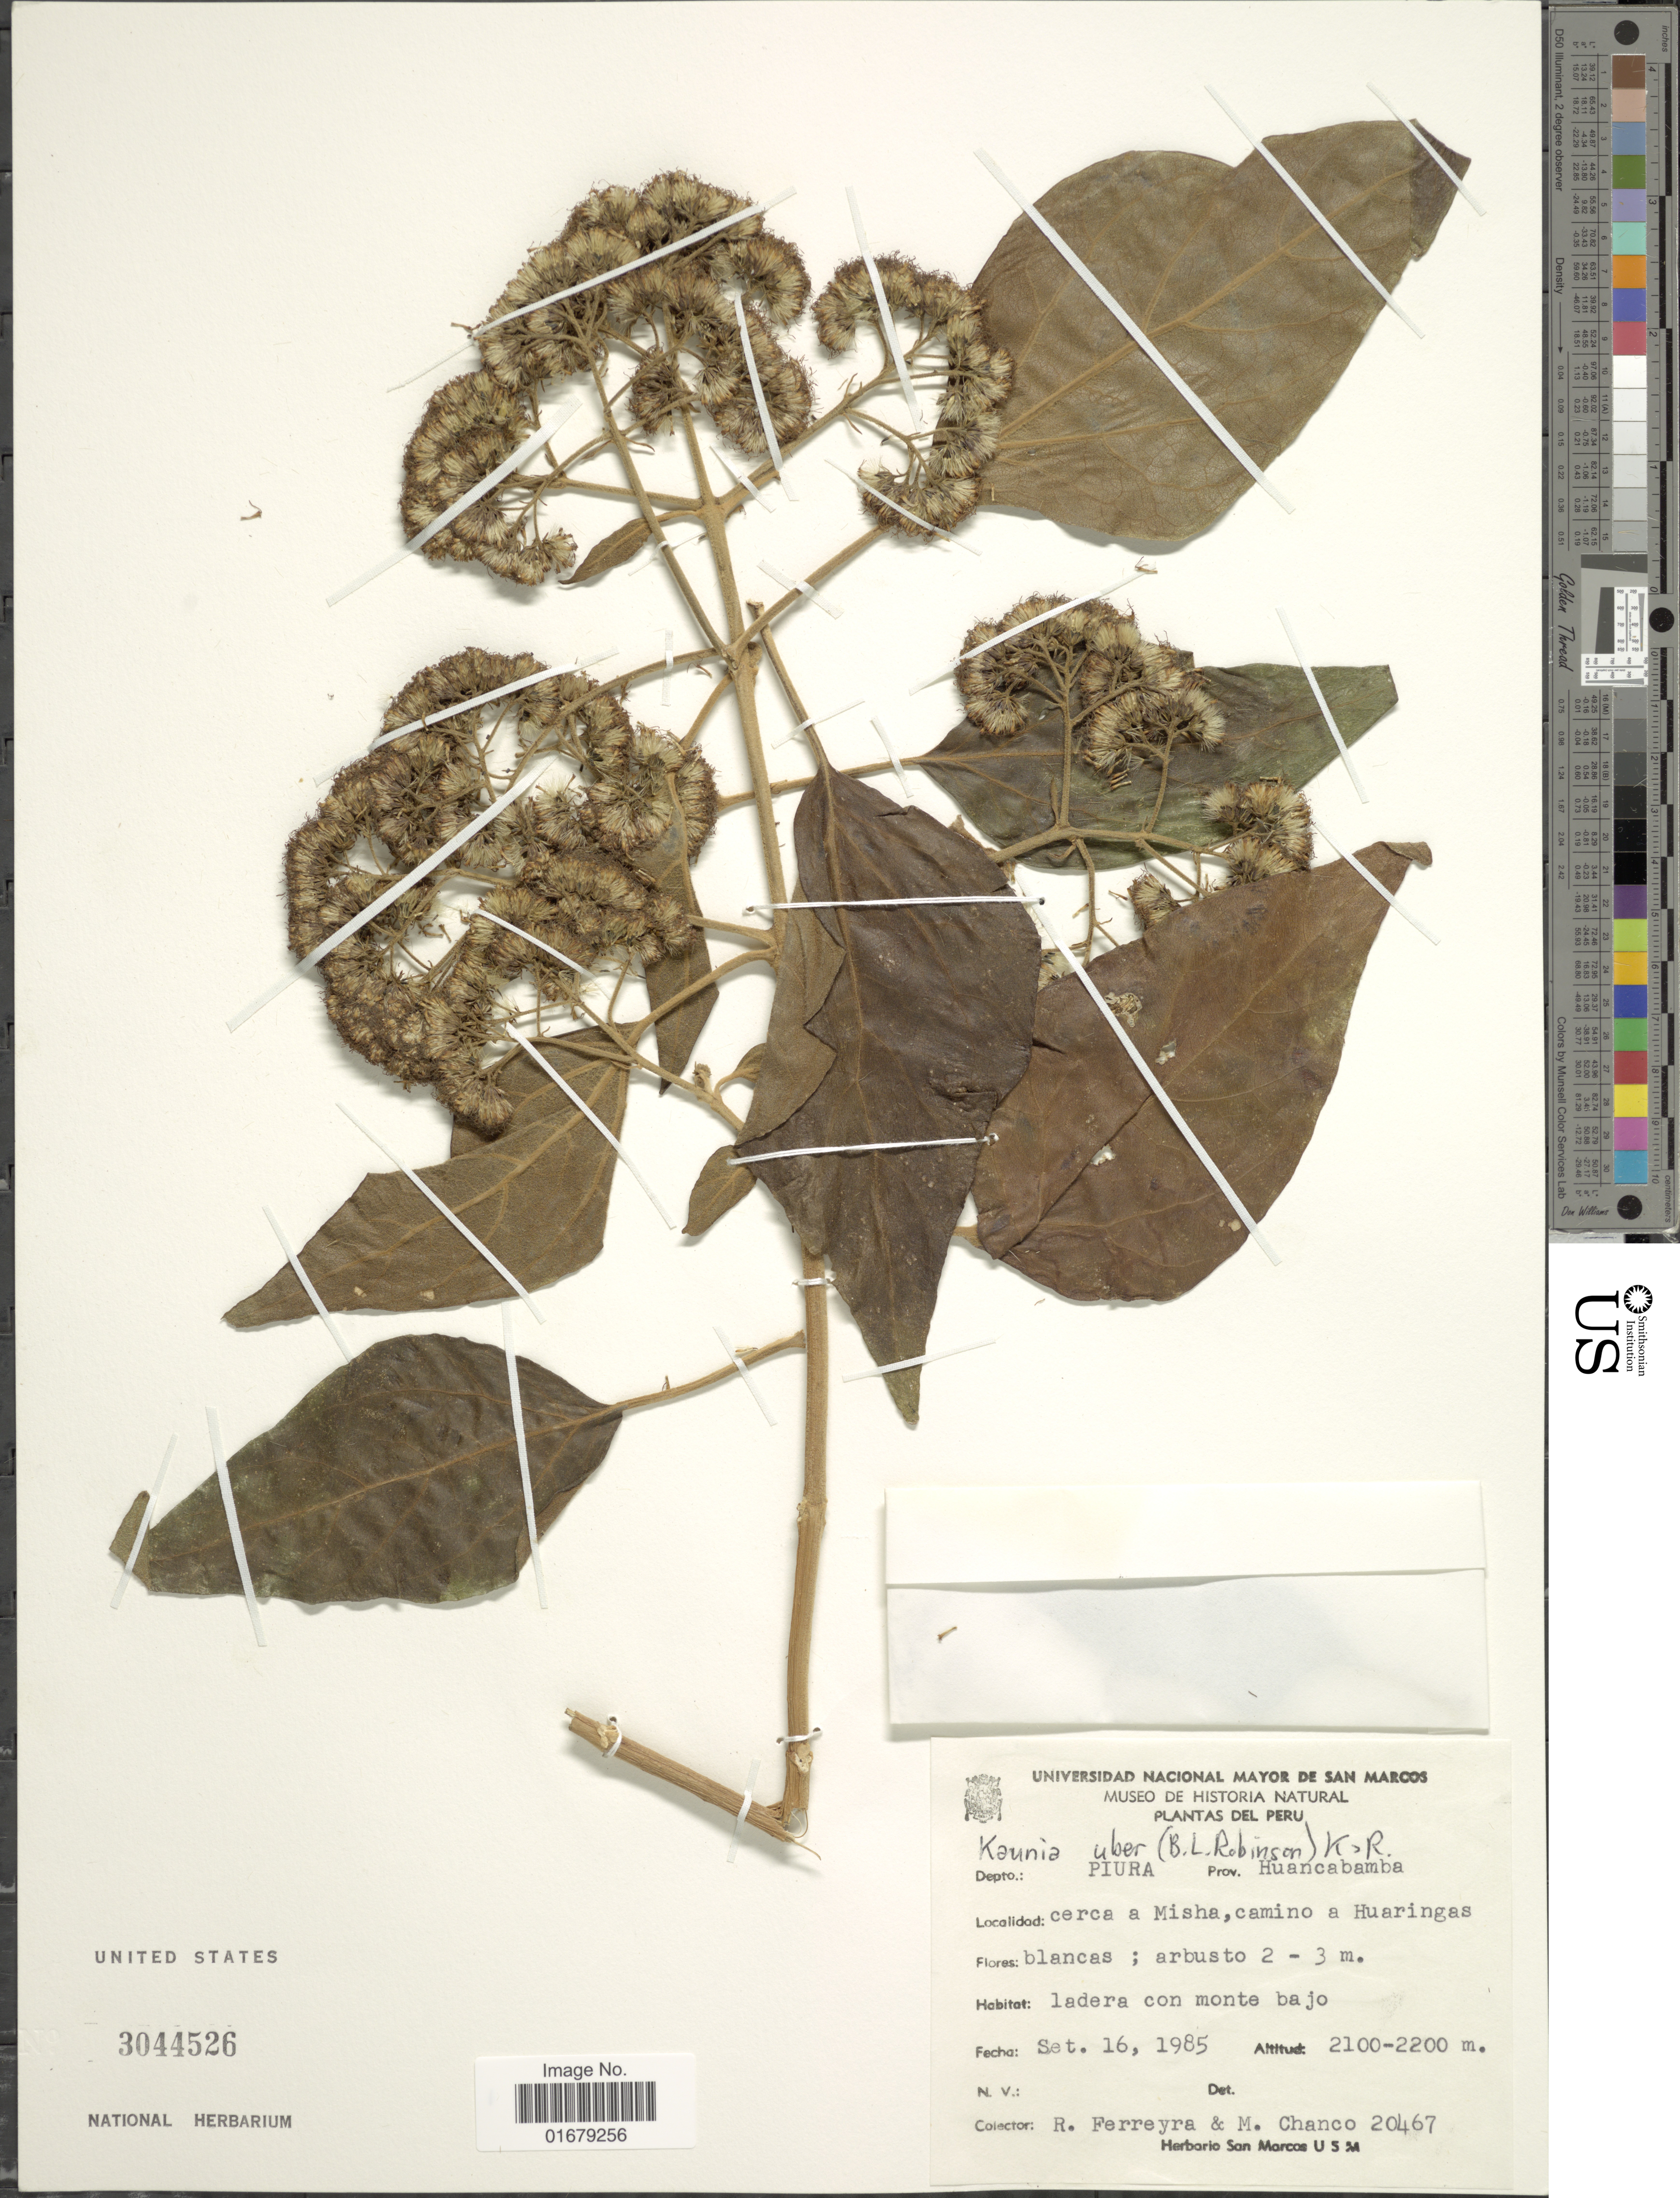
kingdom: Plantae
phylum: Tracheophyta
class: Magnoliopsida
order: Asterales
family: Asteraceae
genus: Kaunia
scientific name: Kaunia uber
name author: (B.L. Rob.) R.M. King & H. Rob.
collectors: R. A. Ferreyra & M. Chanco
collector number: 20467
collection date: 1985-09-16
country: Peru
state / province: Piura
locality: Piura, prov Huancabamba, cerca a Misha , camino a Huaringas.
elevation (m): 2100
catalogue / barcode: US 3044526